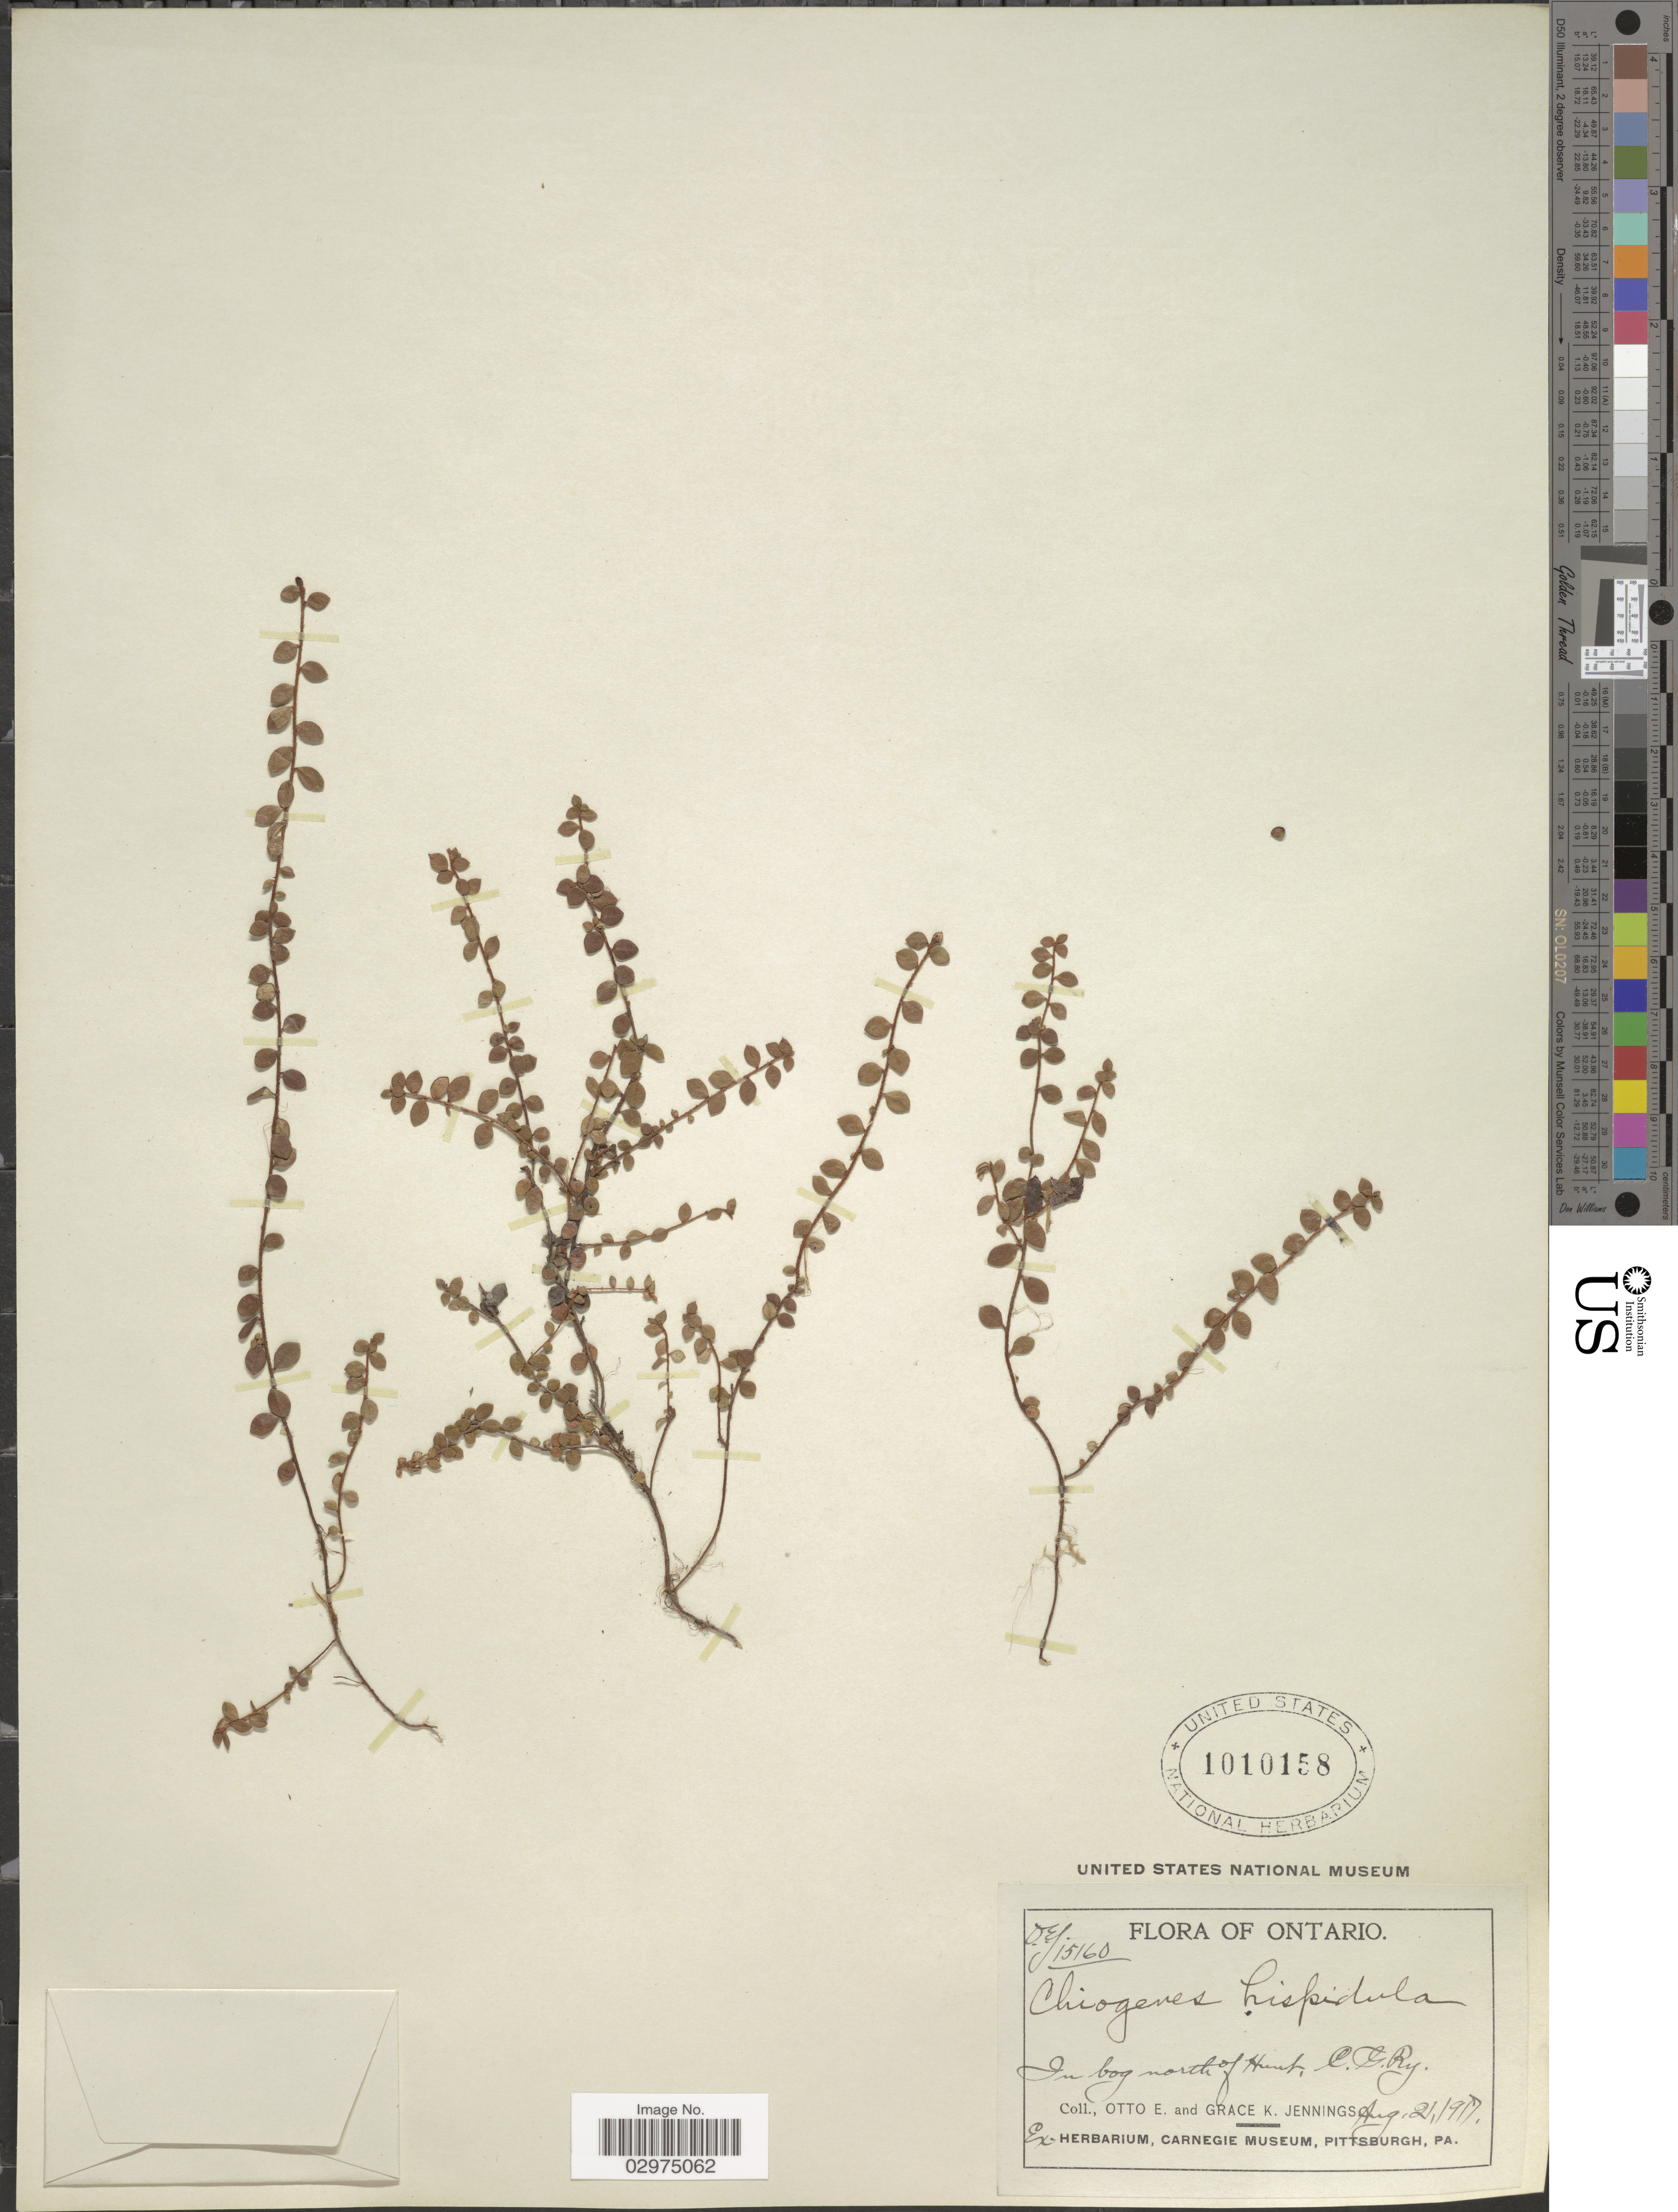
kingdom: Plantae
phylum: Tracheophyta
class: Magnoliopsida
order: Ericales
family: Ericaceae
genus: Gaultheria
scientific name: Gaultheria hispidula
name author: (L.) Muhl. ex Bigelow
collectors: O. E. Jennings & G. K. Jennings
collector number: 15160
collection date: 1917-08-21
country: Canada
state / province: Ontario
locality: In bog north of hunt, C. G. Ry.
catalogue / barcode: US 1010158